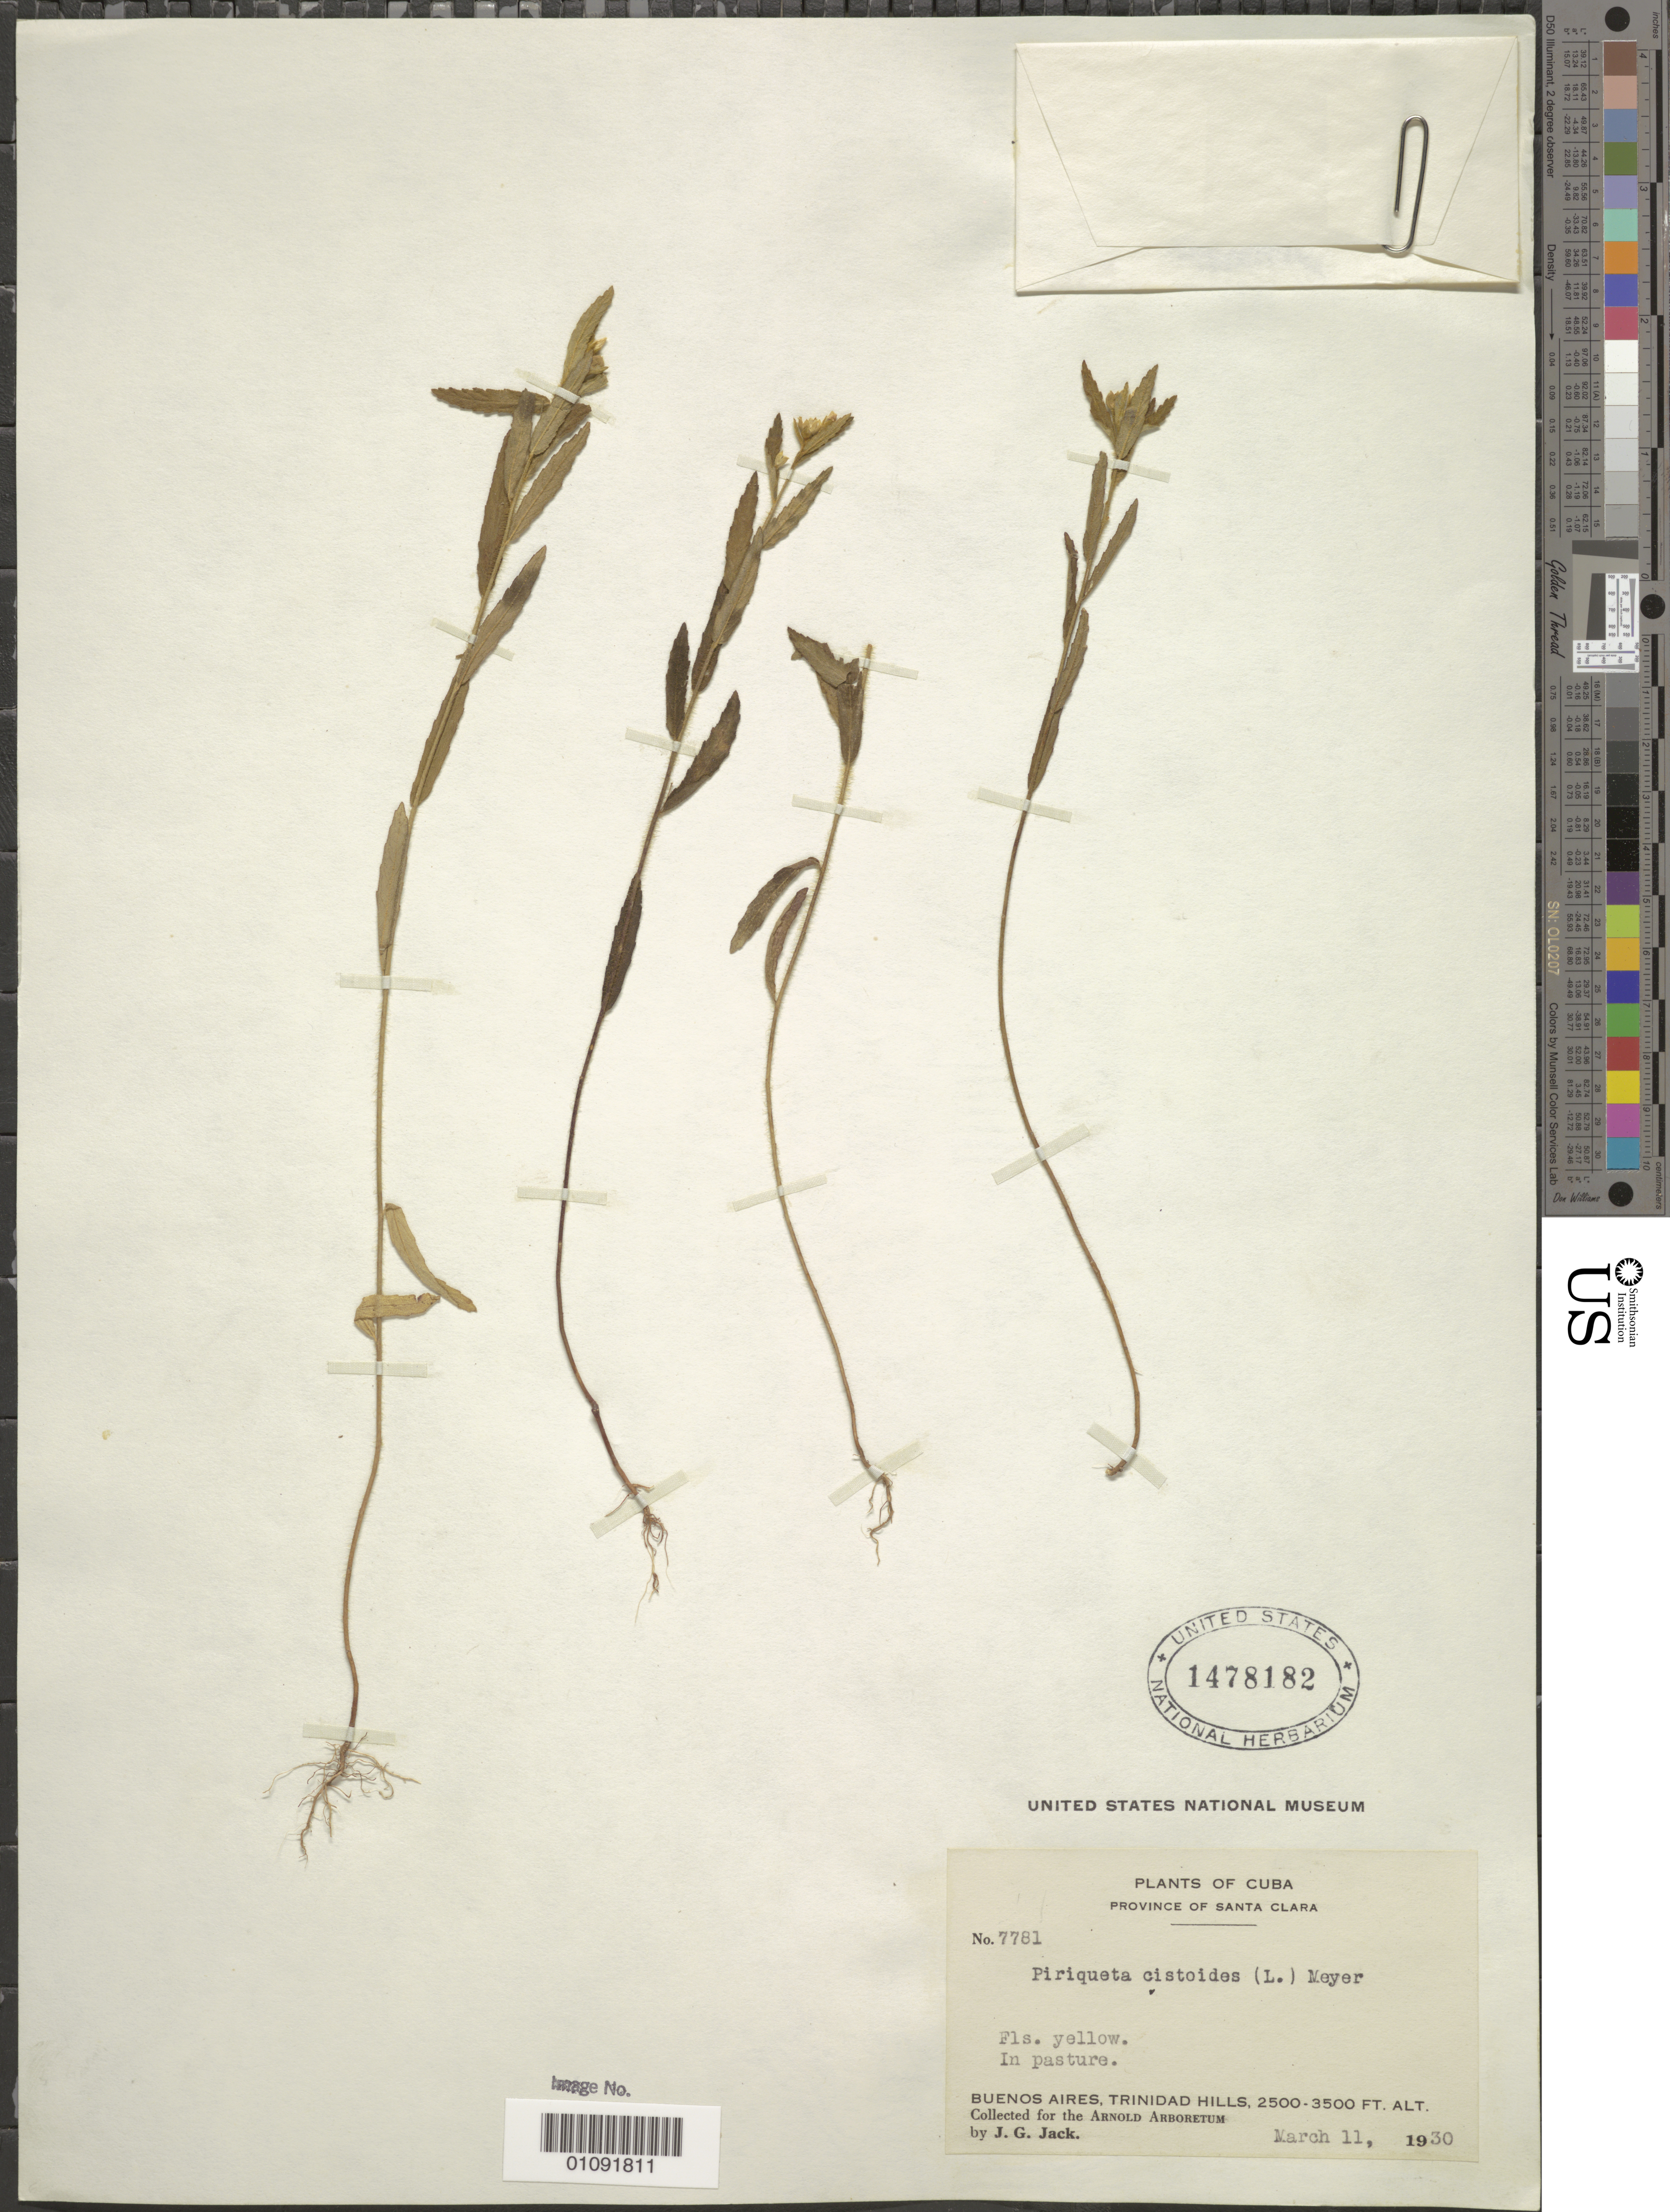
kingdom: Plantae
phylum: Tracheophyta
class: Magnoliopsida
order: Malpighiales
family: Turneraceae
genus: Piriqueta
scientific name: Piriqueta cistoides subsp. cistoides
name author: (L.) Griseb.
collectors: J. G. Jack & J. H. Riley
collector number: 7781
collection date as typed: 11 Mar 1930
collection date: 1930-03-11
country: Cuba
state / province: Villa Clara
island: Cuba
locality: Santa Clara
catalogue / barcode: US 1478182